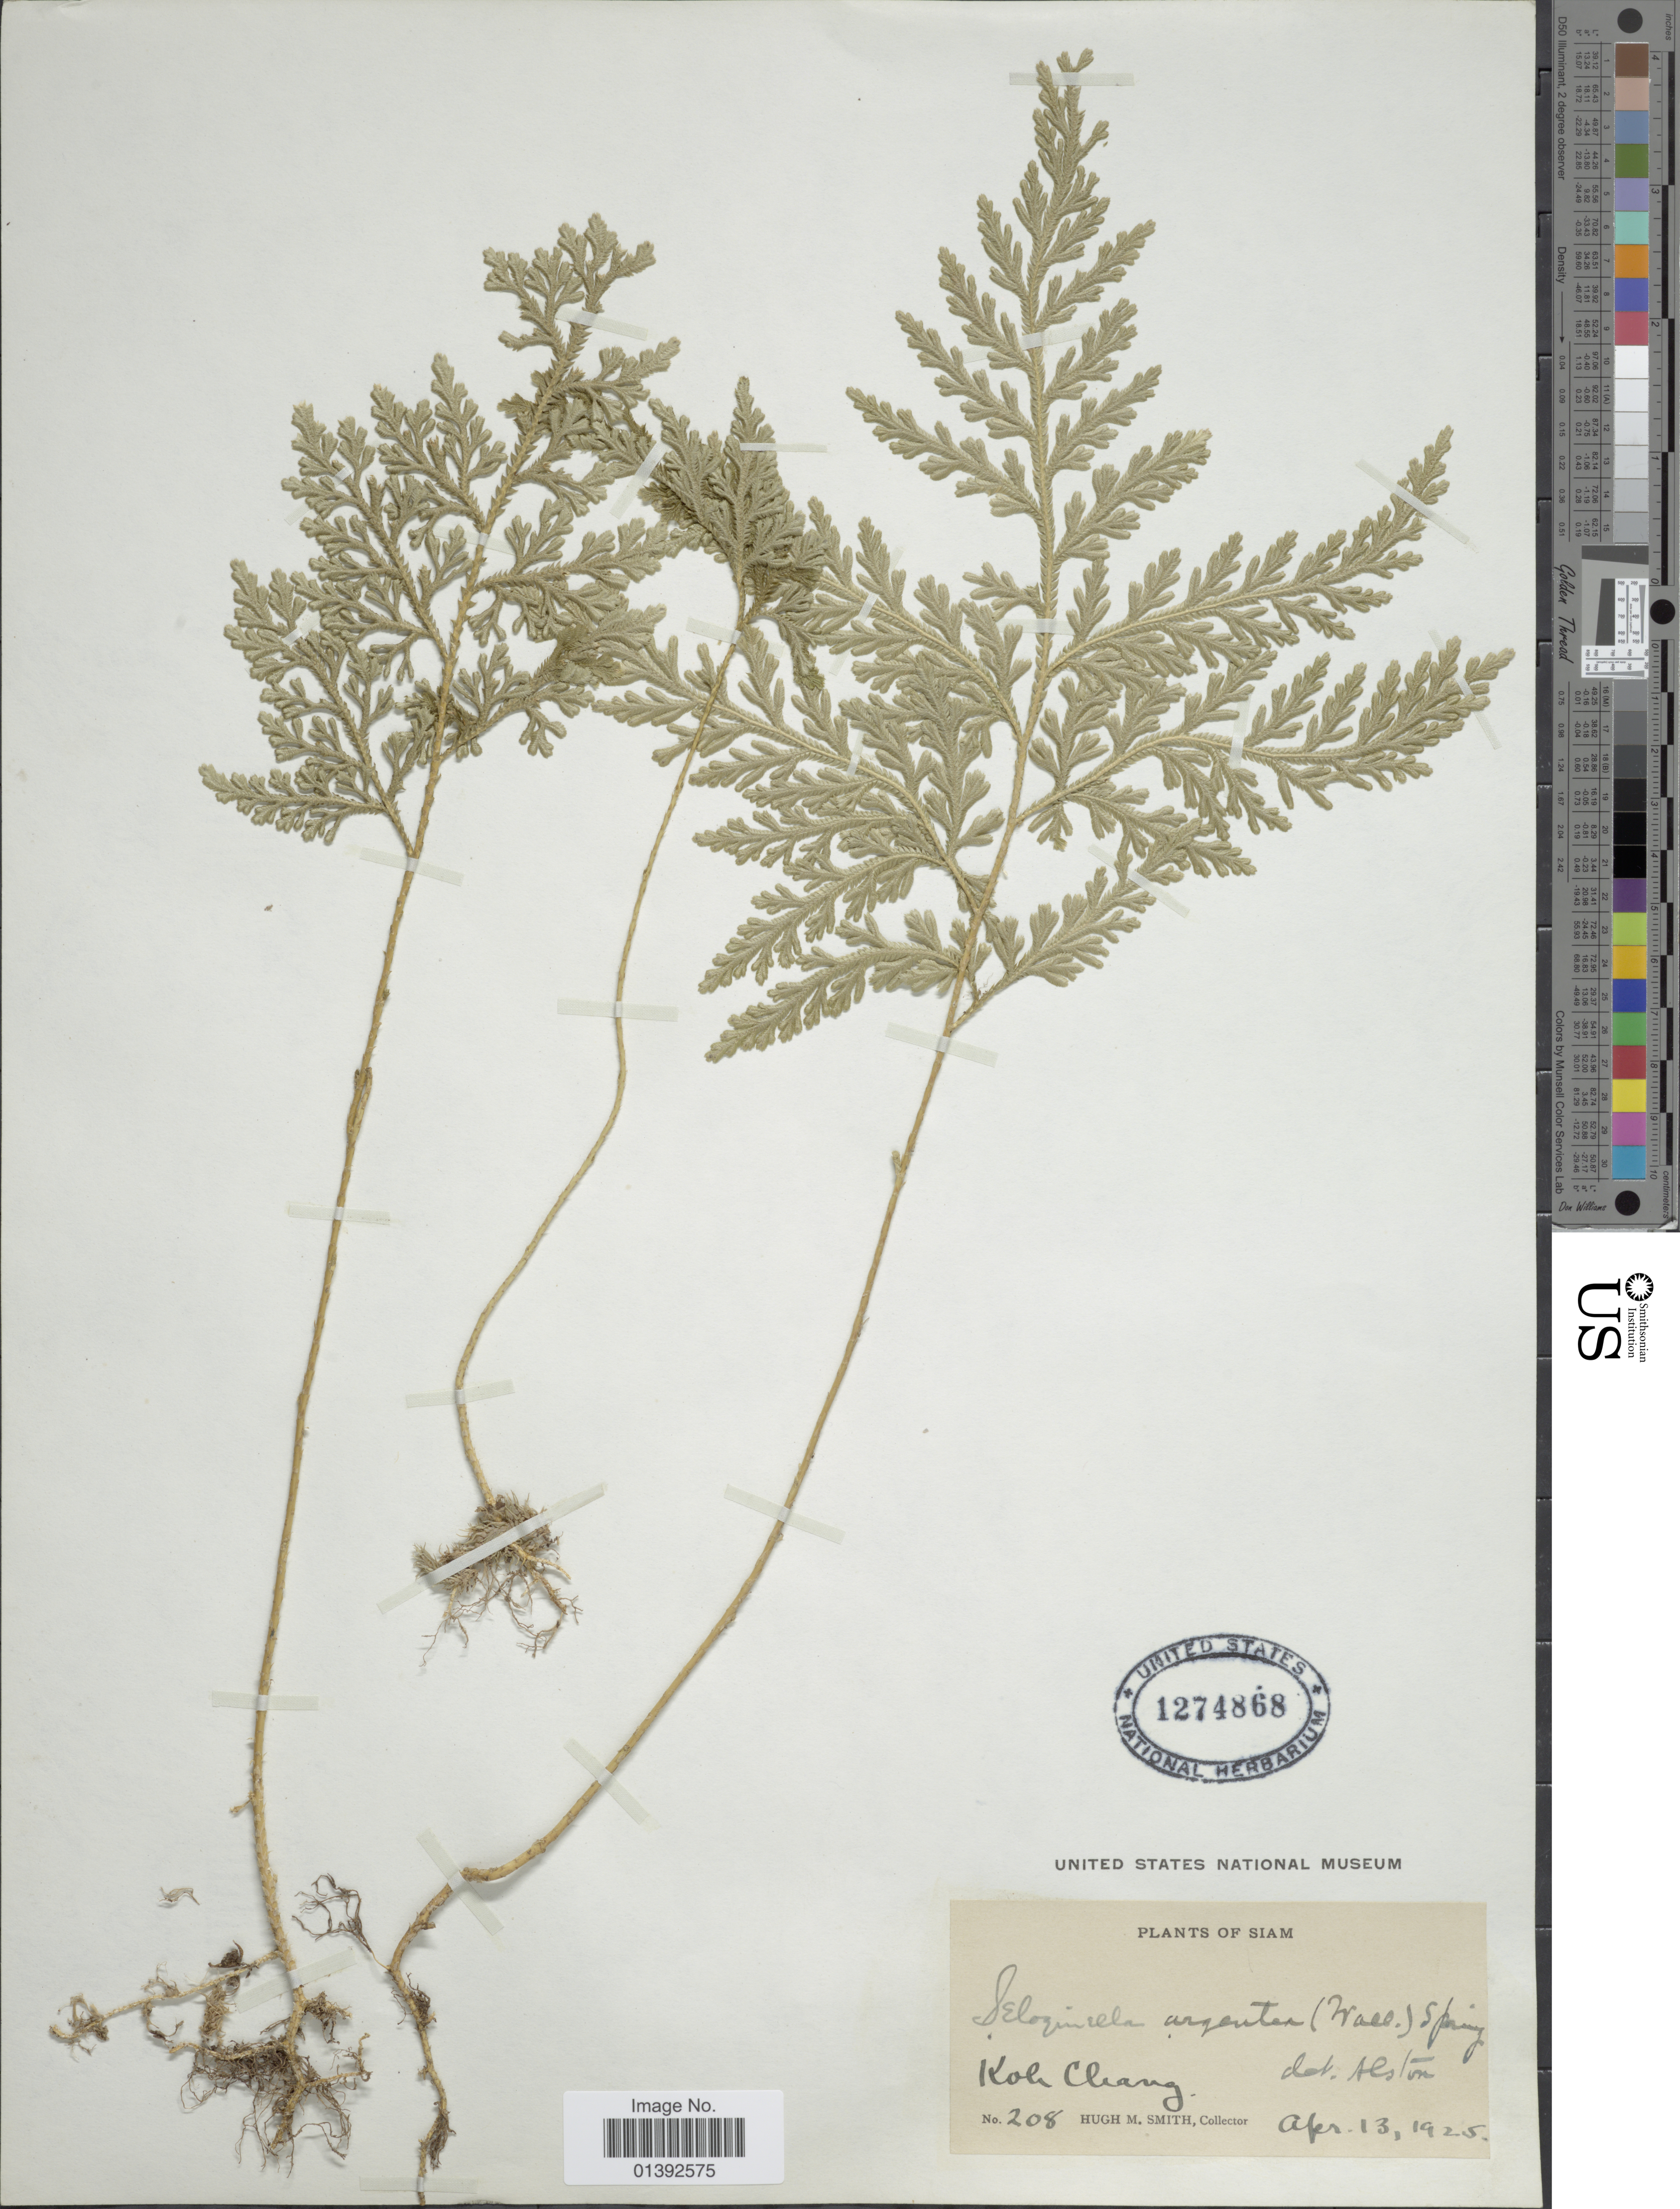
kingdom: Plantae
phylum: Tracheophyta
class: Lycopodiopsida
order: Selaginellales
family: Selaginellaceae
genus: Selaginella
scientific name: Selaginella argentea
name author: (Wall. ex Hook. & Grev.) Spring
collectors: H. M. Smith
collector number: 208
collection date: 1925-04-13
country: Thailand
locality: Siam, Koh Chang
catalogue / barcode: US 1274868